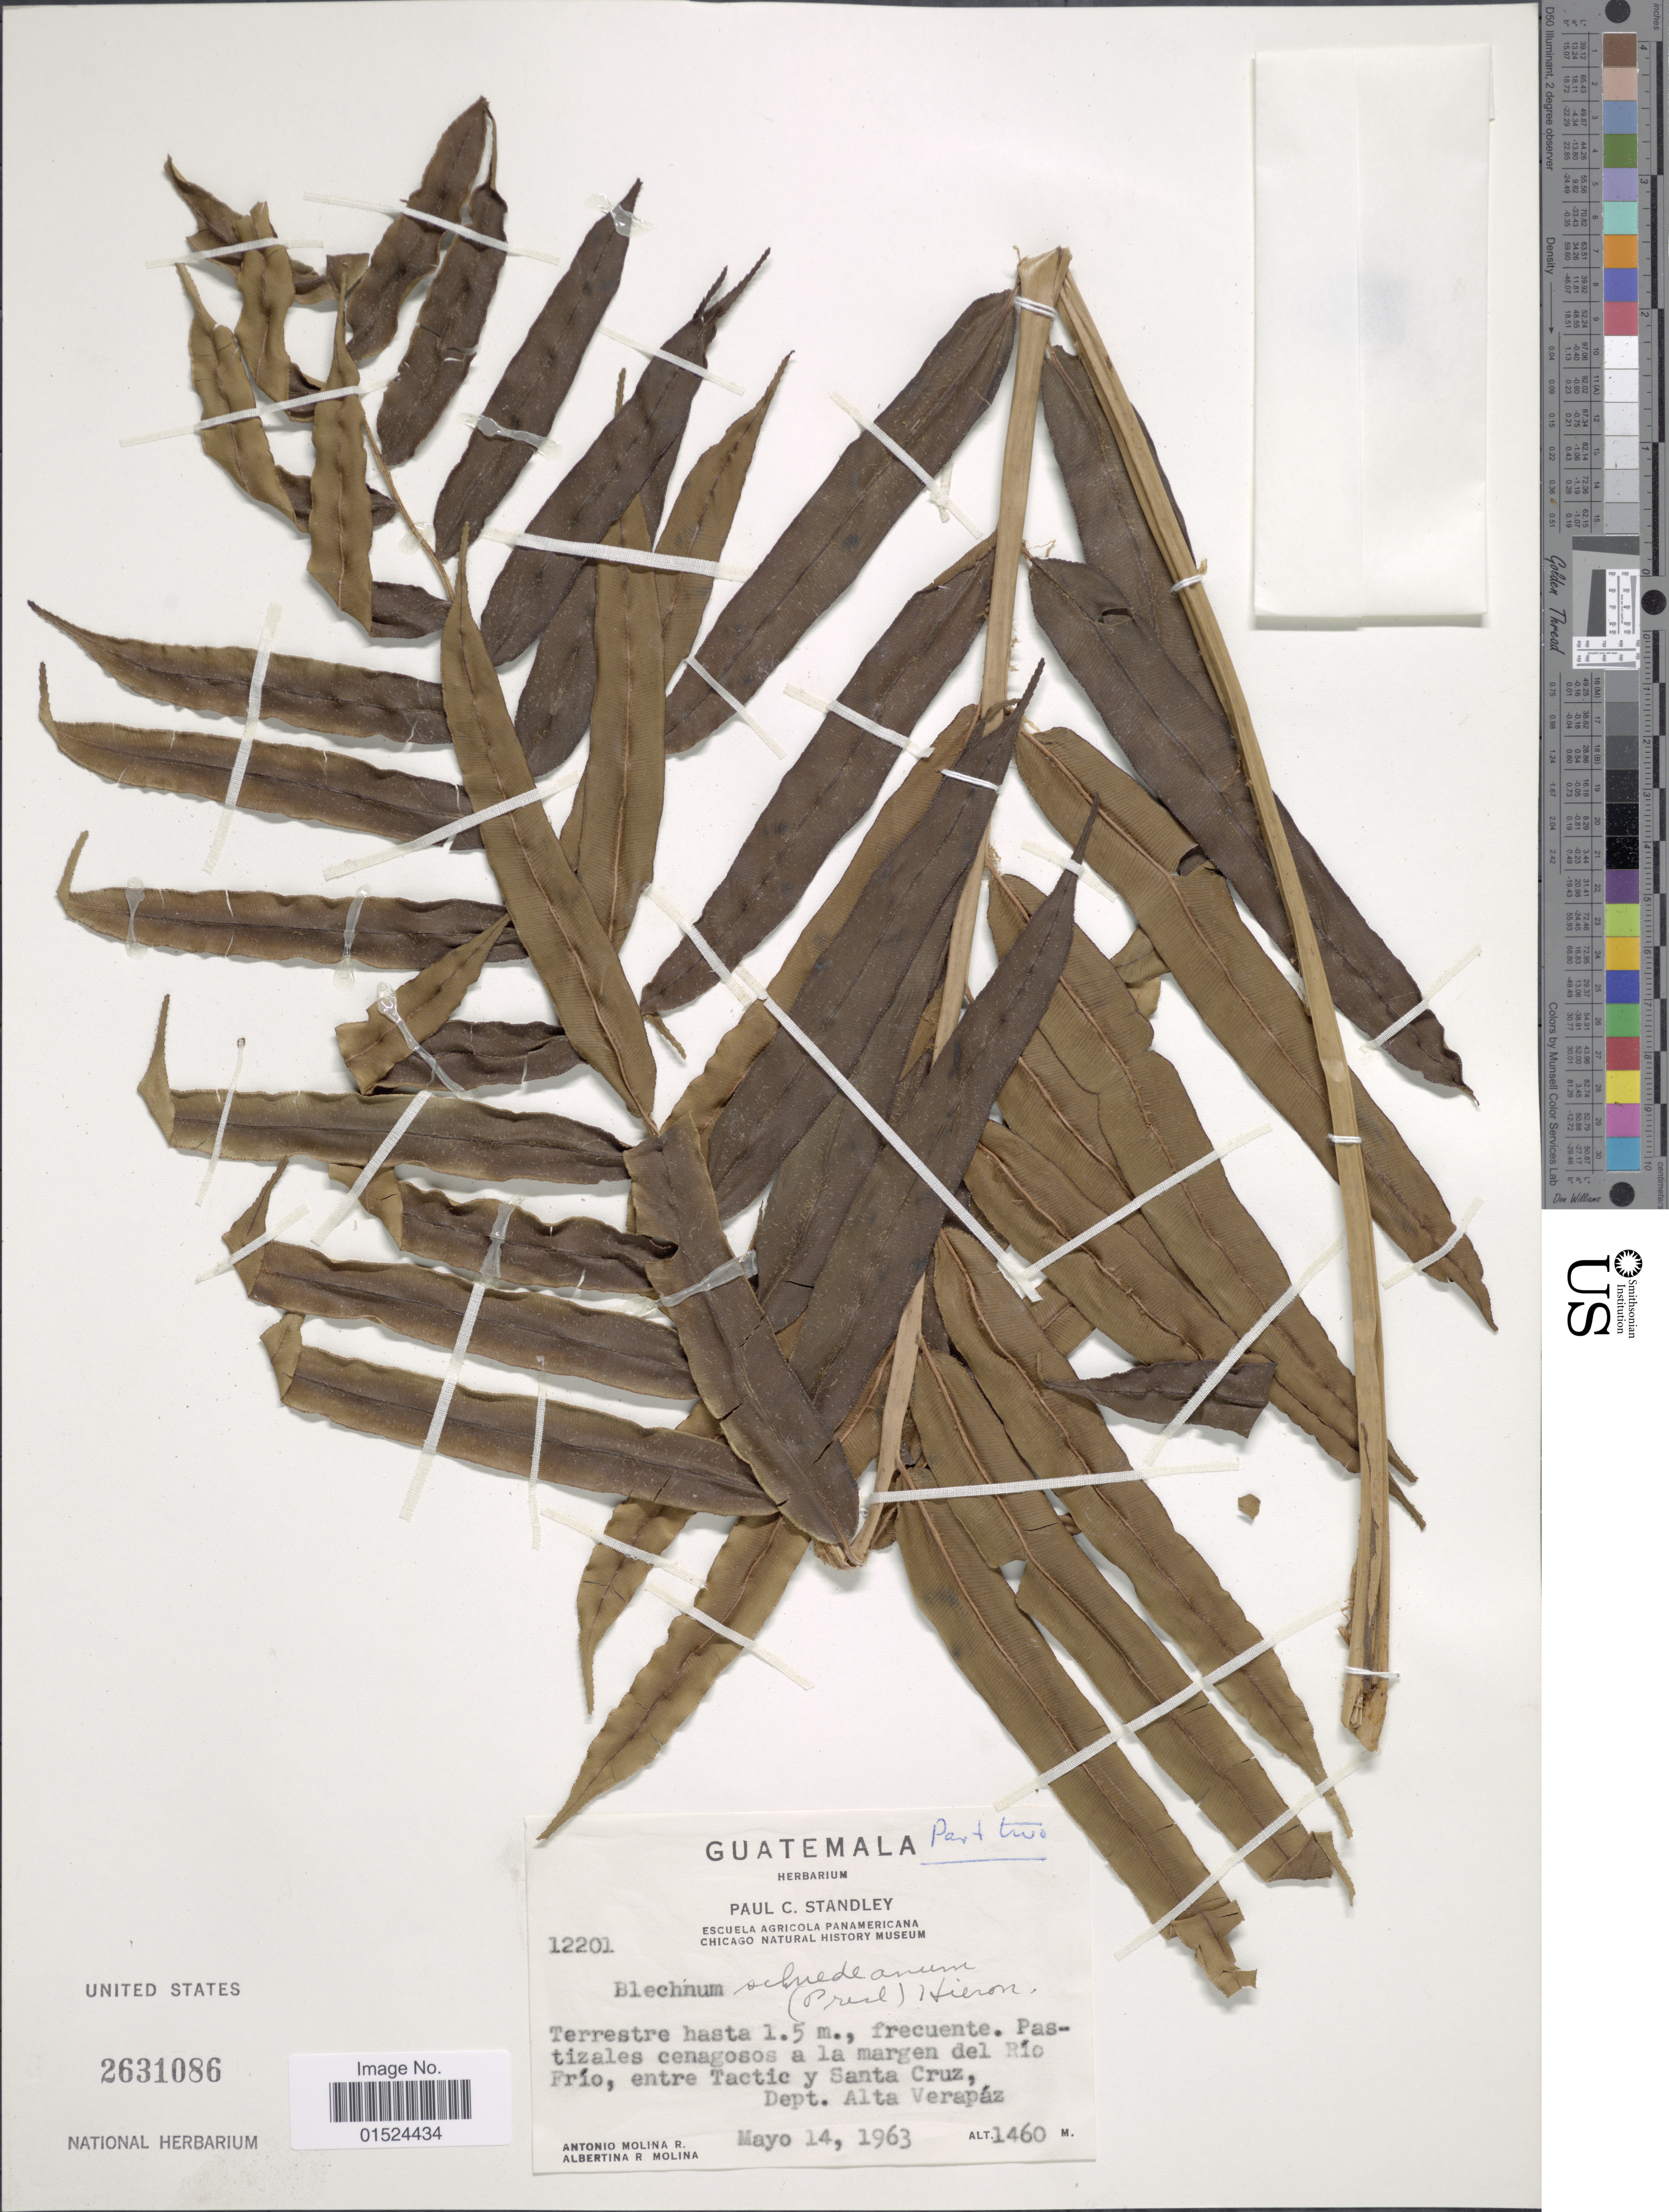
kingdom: Plantae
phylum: Tracheophyta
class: Polypodiopsida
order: Polypodiales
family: Blechnaceae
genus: Blechnum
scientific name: Blechnum schiedeanum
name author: (Schltdl. ex C. Presl) Hieron.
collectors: A. Molina R. & A. R. Molina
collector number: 12201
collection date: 1963-05-14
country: Guatemala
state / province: Alta Verapaz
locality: Pastizales cenagosos a la margen del Río Frío, entre Tactic y Santa Cruz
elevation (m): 1460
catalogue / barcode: US 2631086